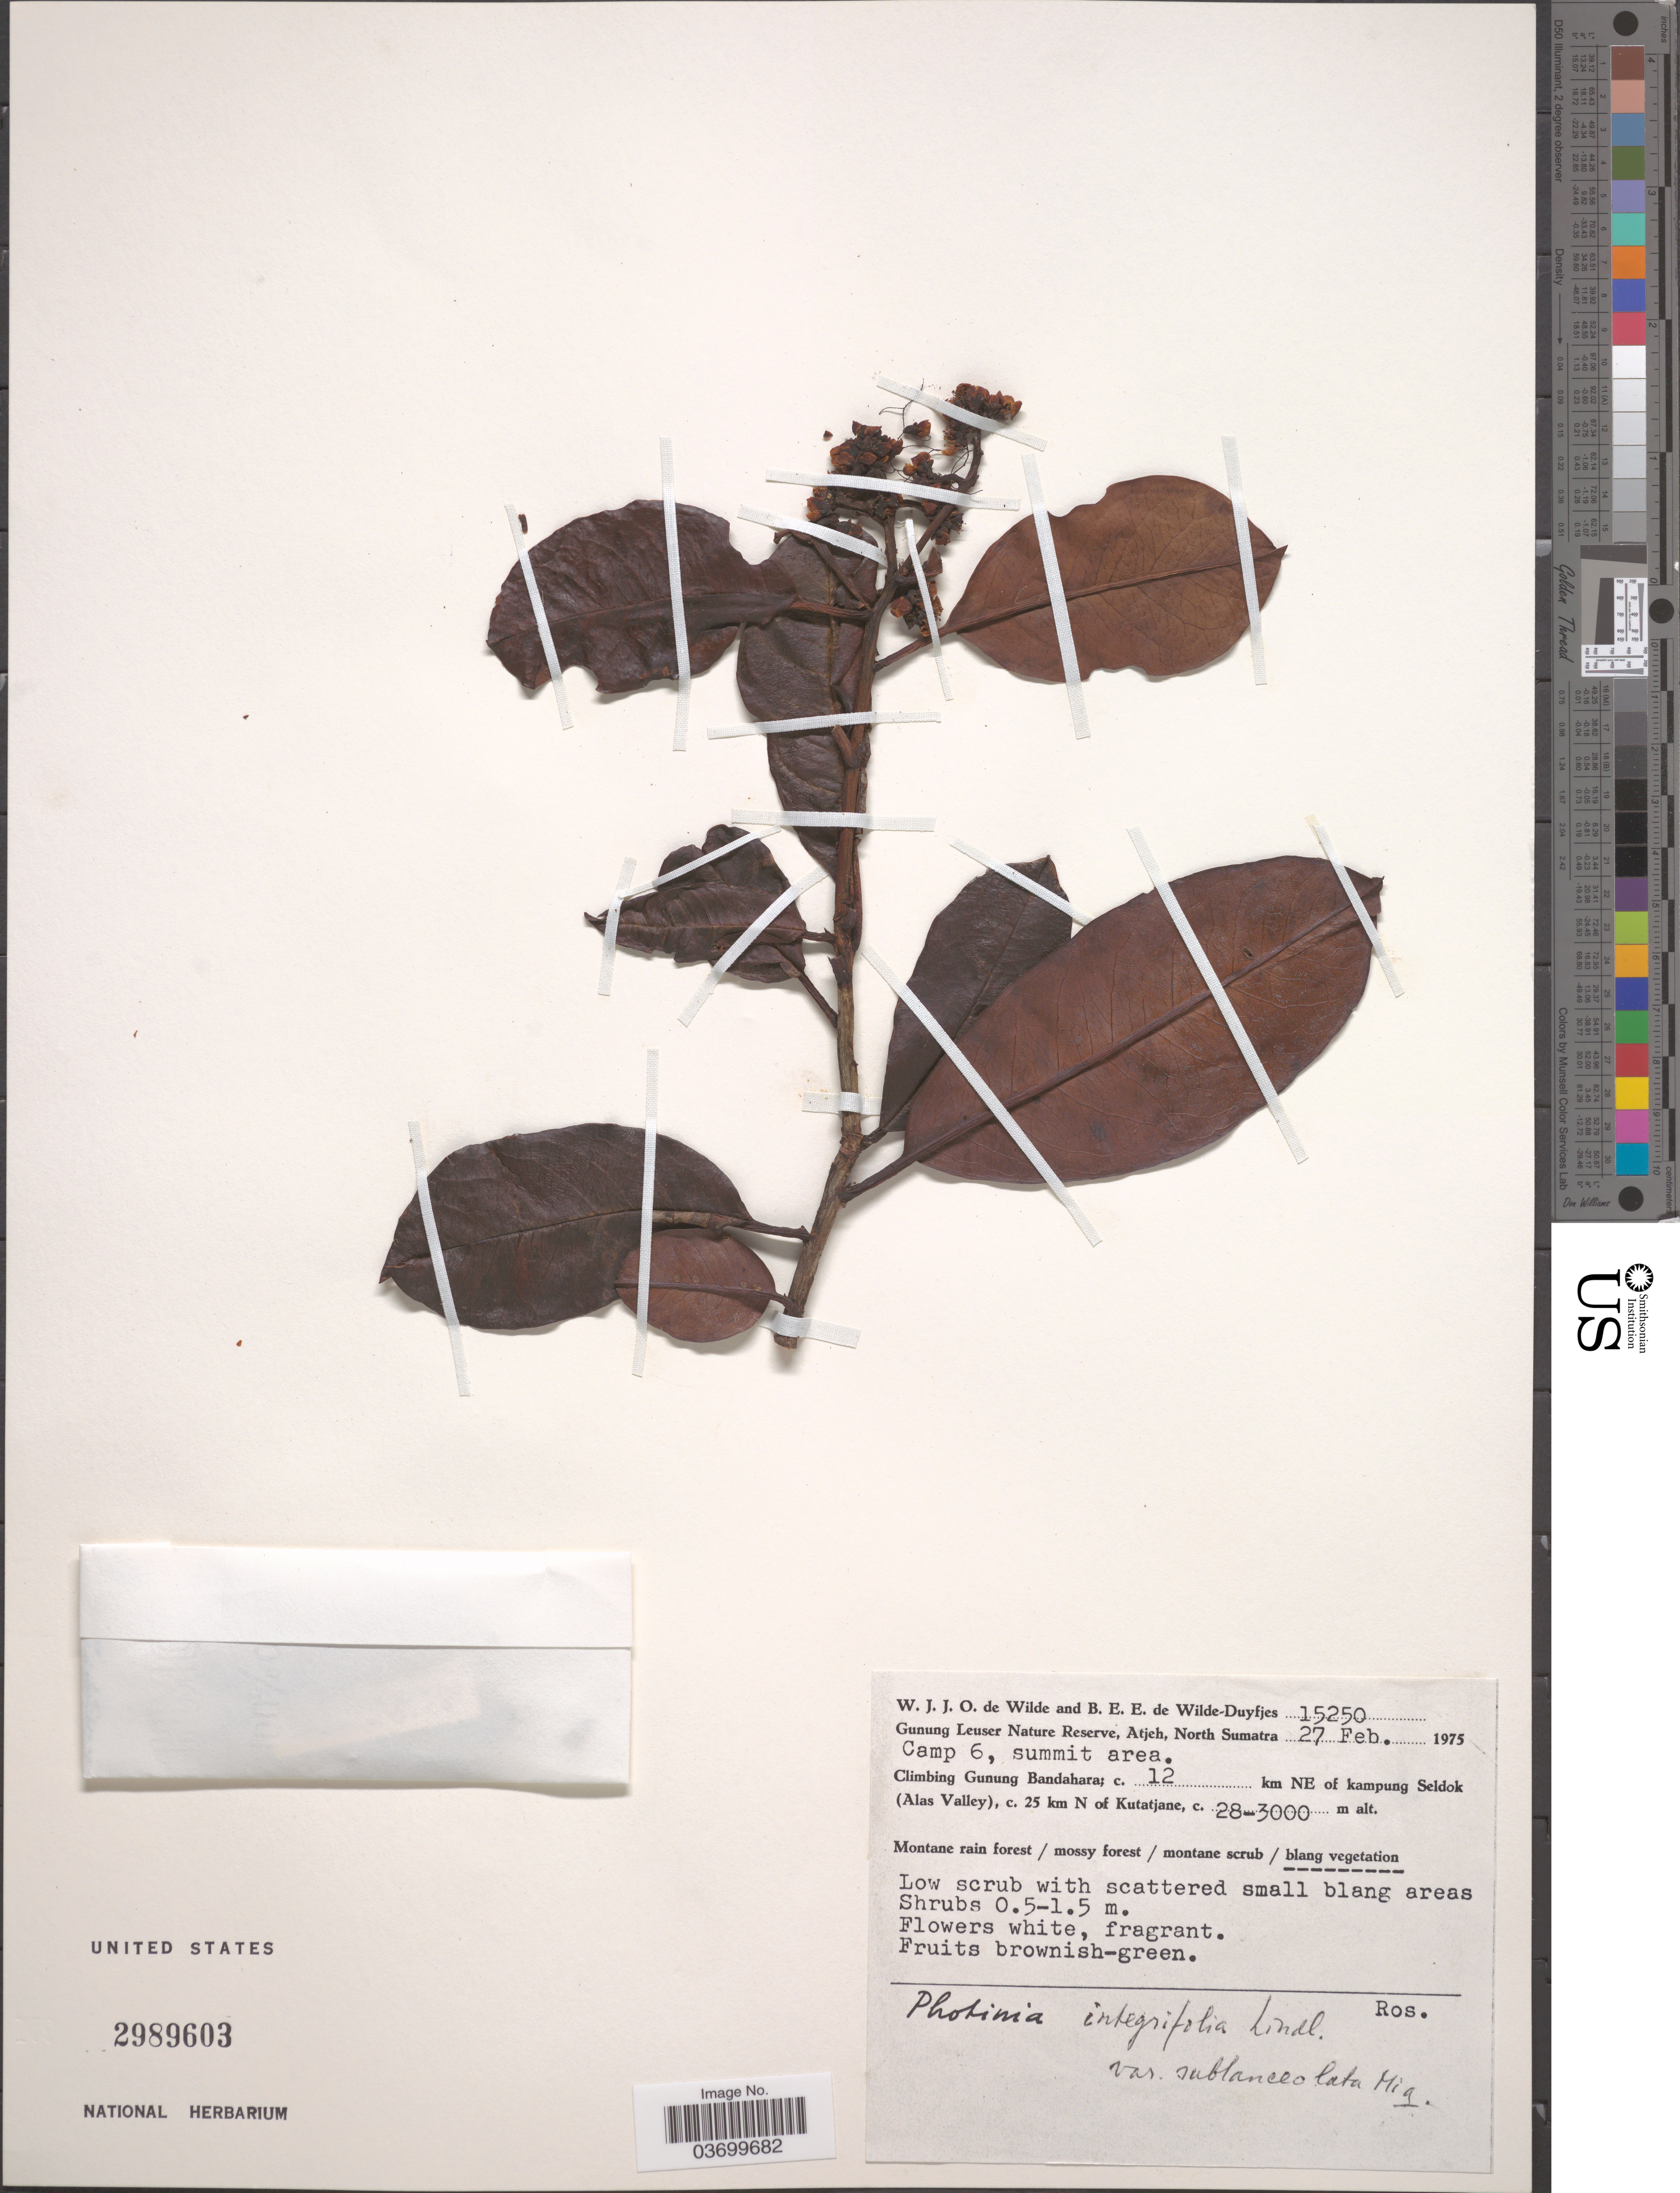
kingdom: Plantae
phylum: Tracheophyta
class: Magnoliopsida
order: Rosales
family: Rosaceae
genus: Photinia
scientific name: Photinia integrifolia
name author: Lindl.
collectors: W. J. de Wilde & B. E. de Wilde-Duyfjes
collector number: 15250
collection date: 1975-02-27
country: Indonesia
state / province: Sumatra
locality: Gunung Leuser Nature Reserve, Atjeh, North Sumatra. Camp 6, summit area. Climbing Gunug Bandahara; c. 12 km NE of kampung Seldok (Alas Valley), c. 25 km N of Kutatjane.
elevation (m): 2800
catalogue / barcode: US 2989603